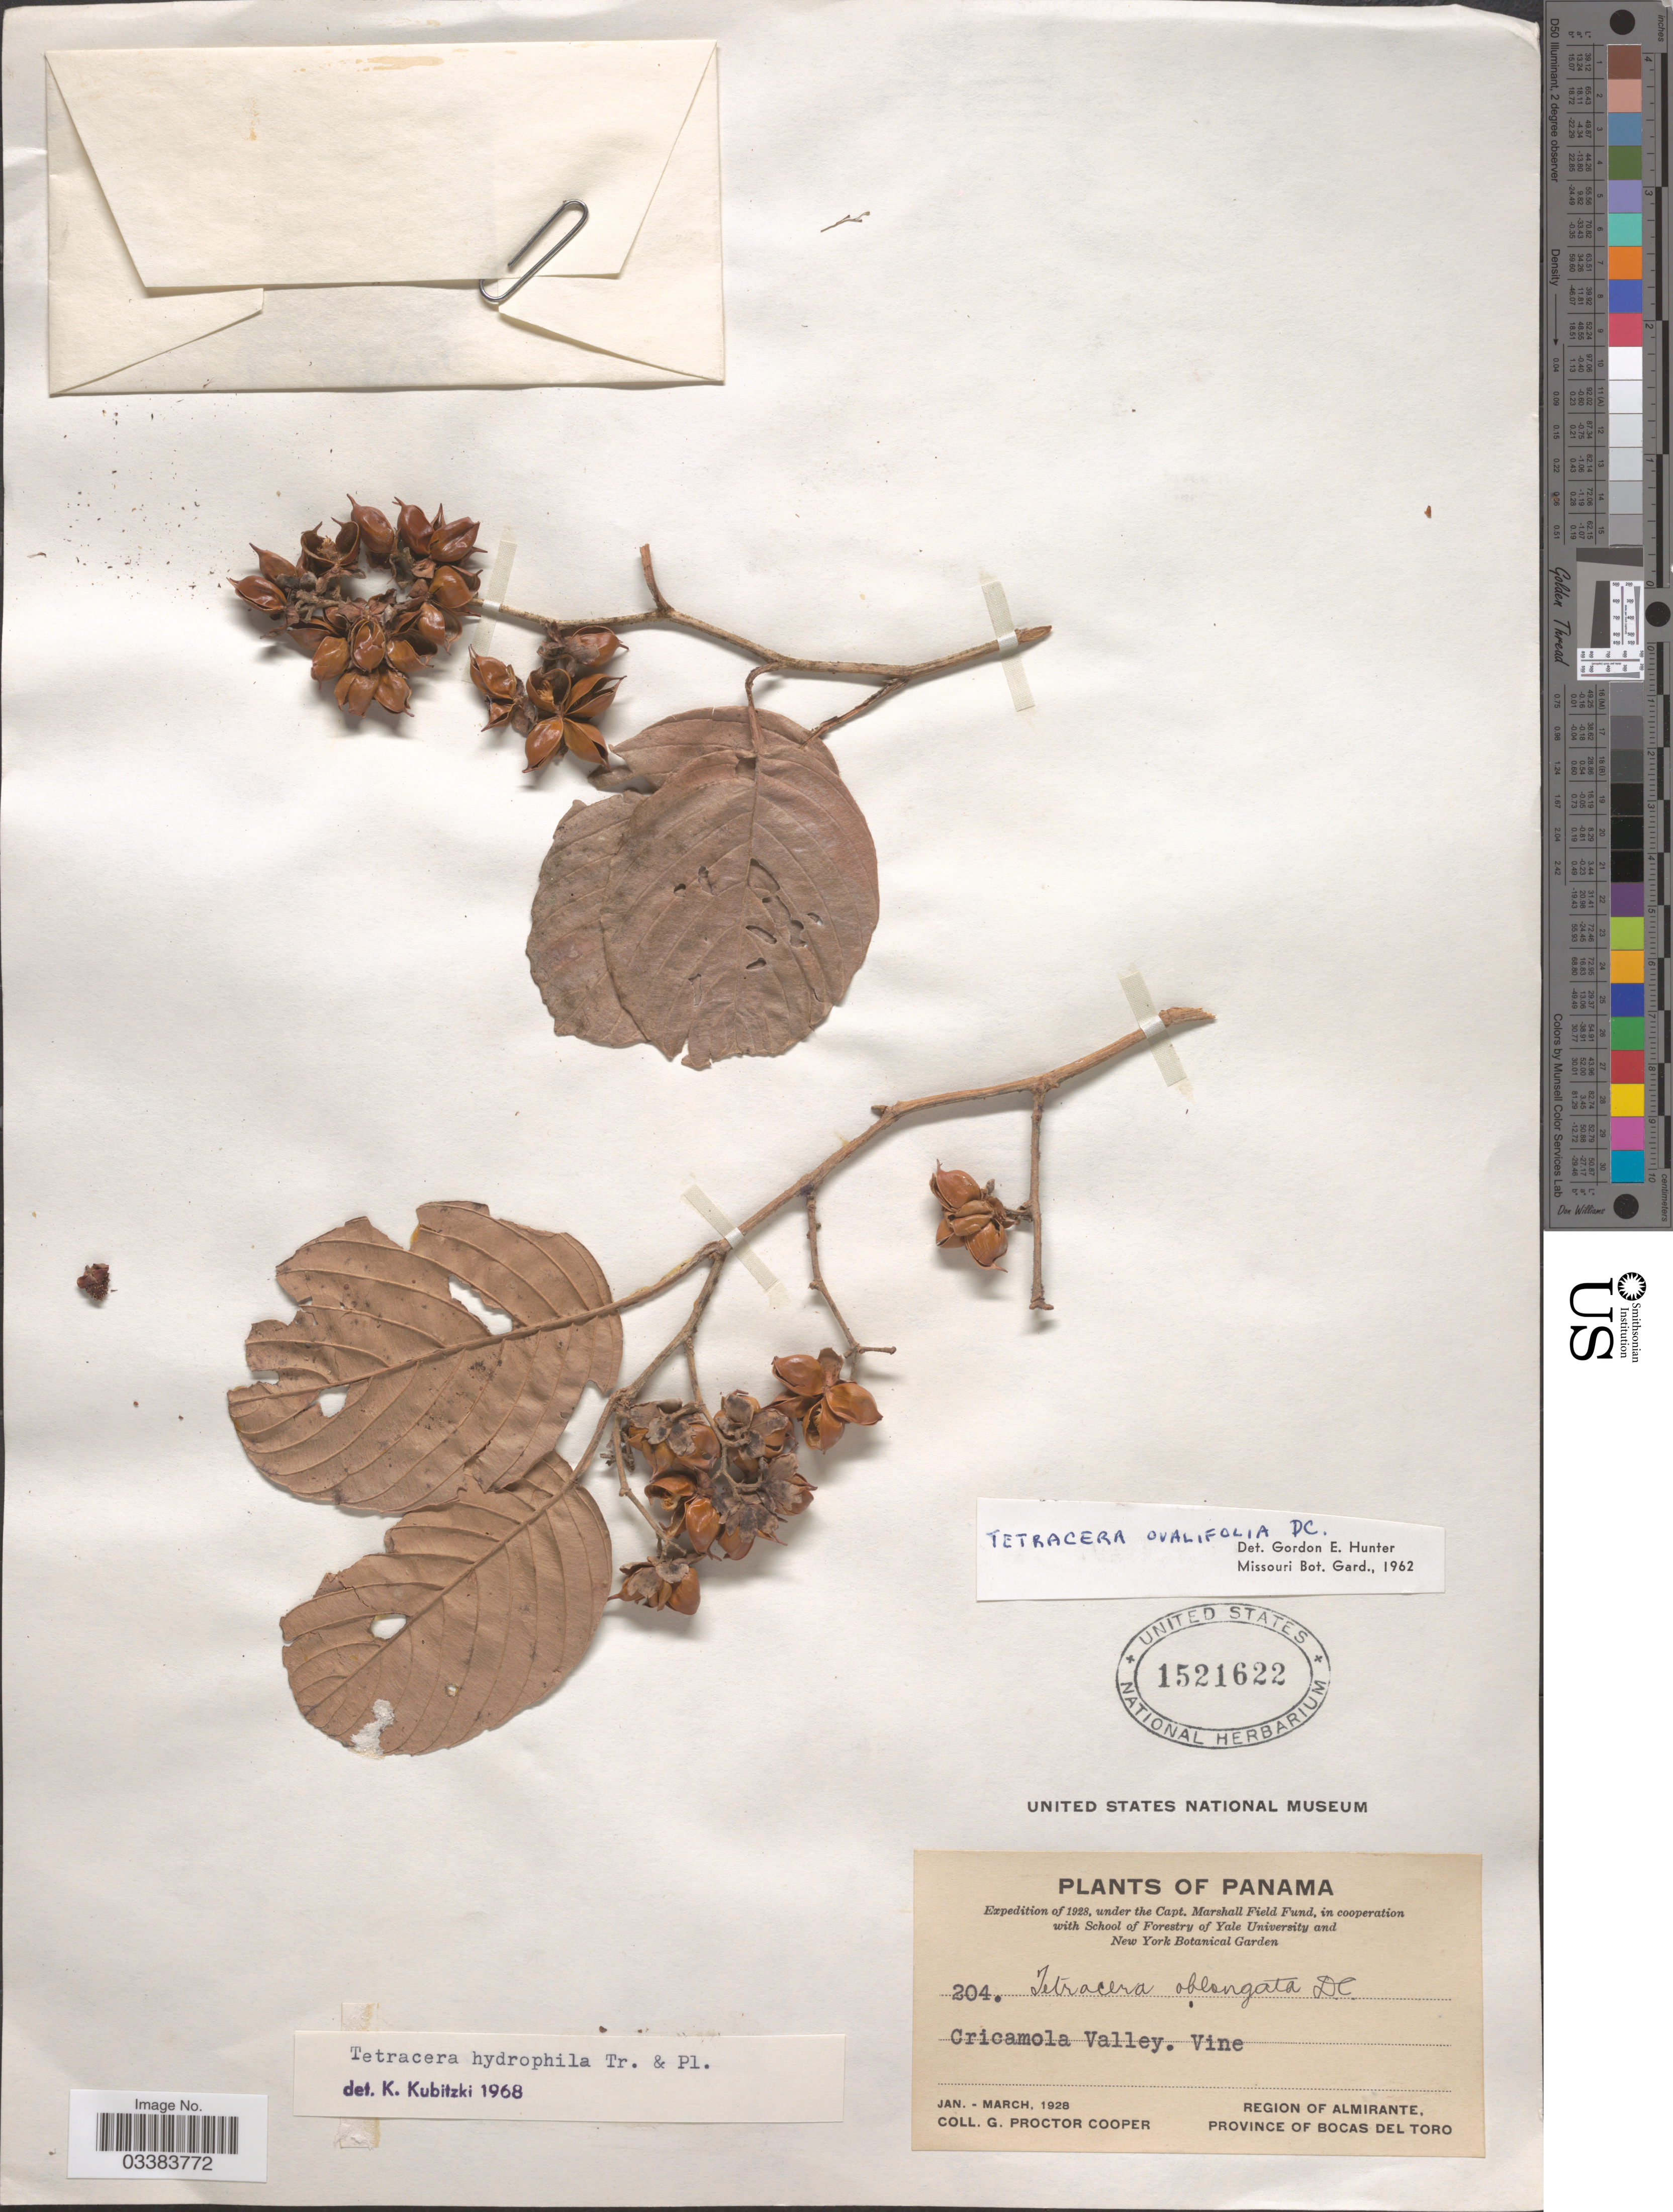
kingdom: Plantae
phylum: Tracheophyta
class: Magnoliopsida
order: Dilleniales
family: Dilleniaceae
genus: Tetracera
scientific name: Tetracera hydrophila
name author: Triana & Planch.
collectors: G. Cooper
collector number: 204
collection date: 1928-01/1928-03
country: Panama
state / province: Bocas del Toro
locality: Cricamola Valley. Region of Almirante.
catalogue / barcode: US 1521622